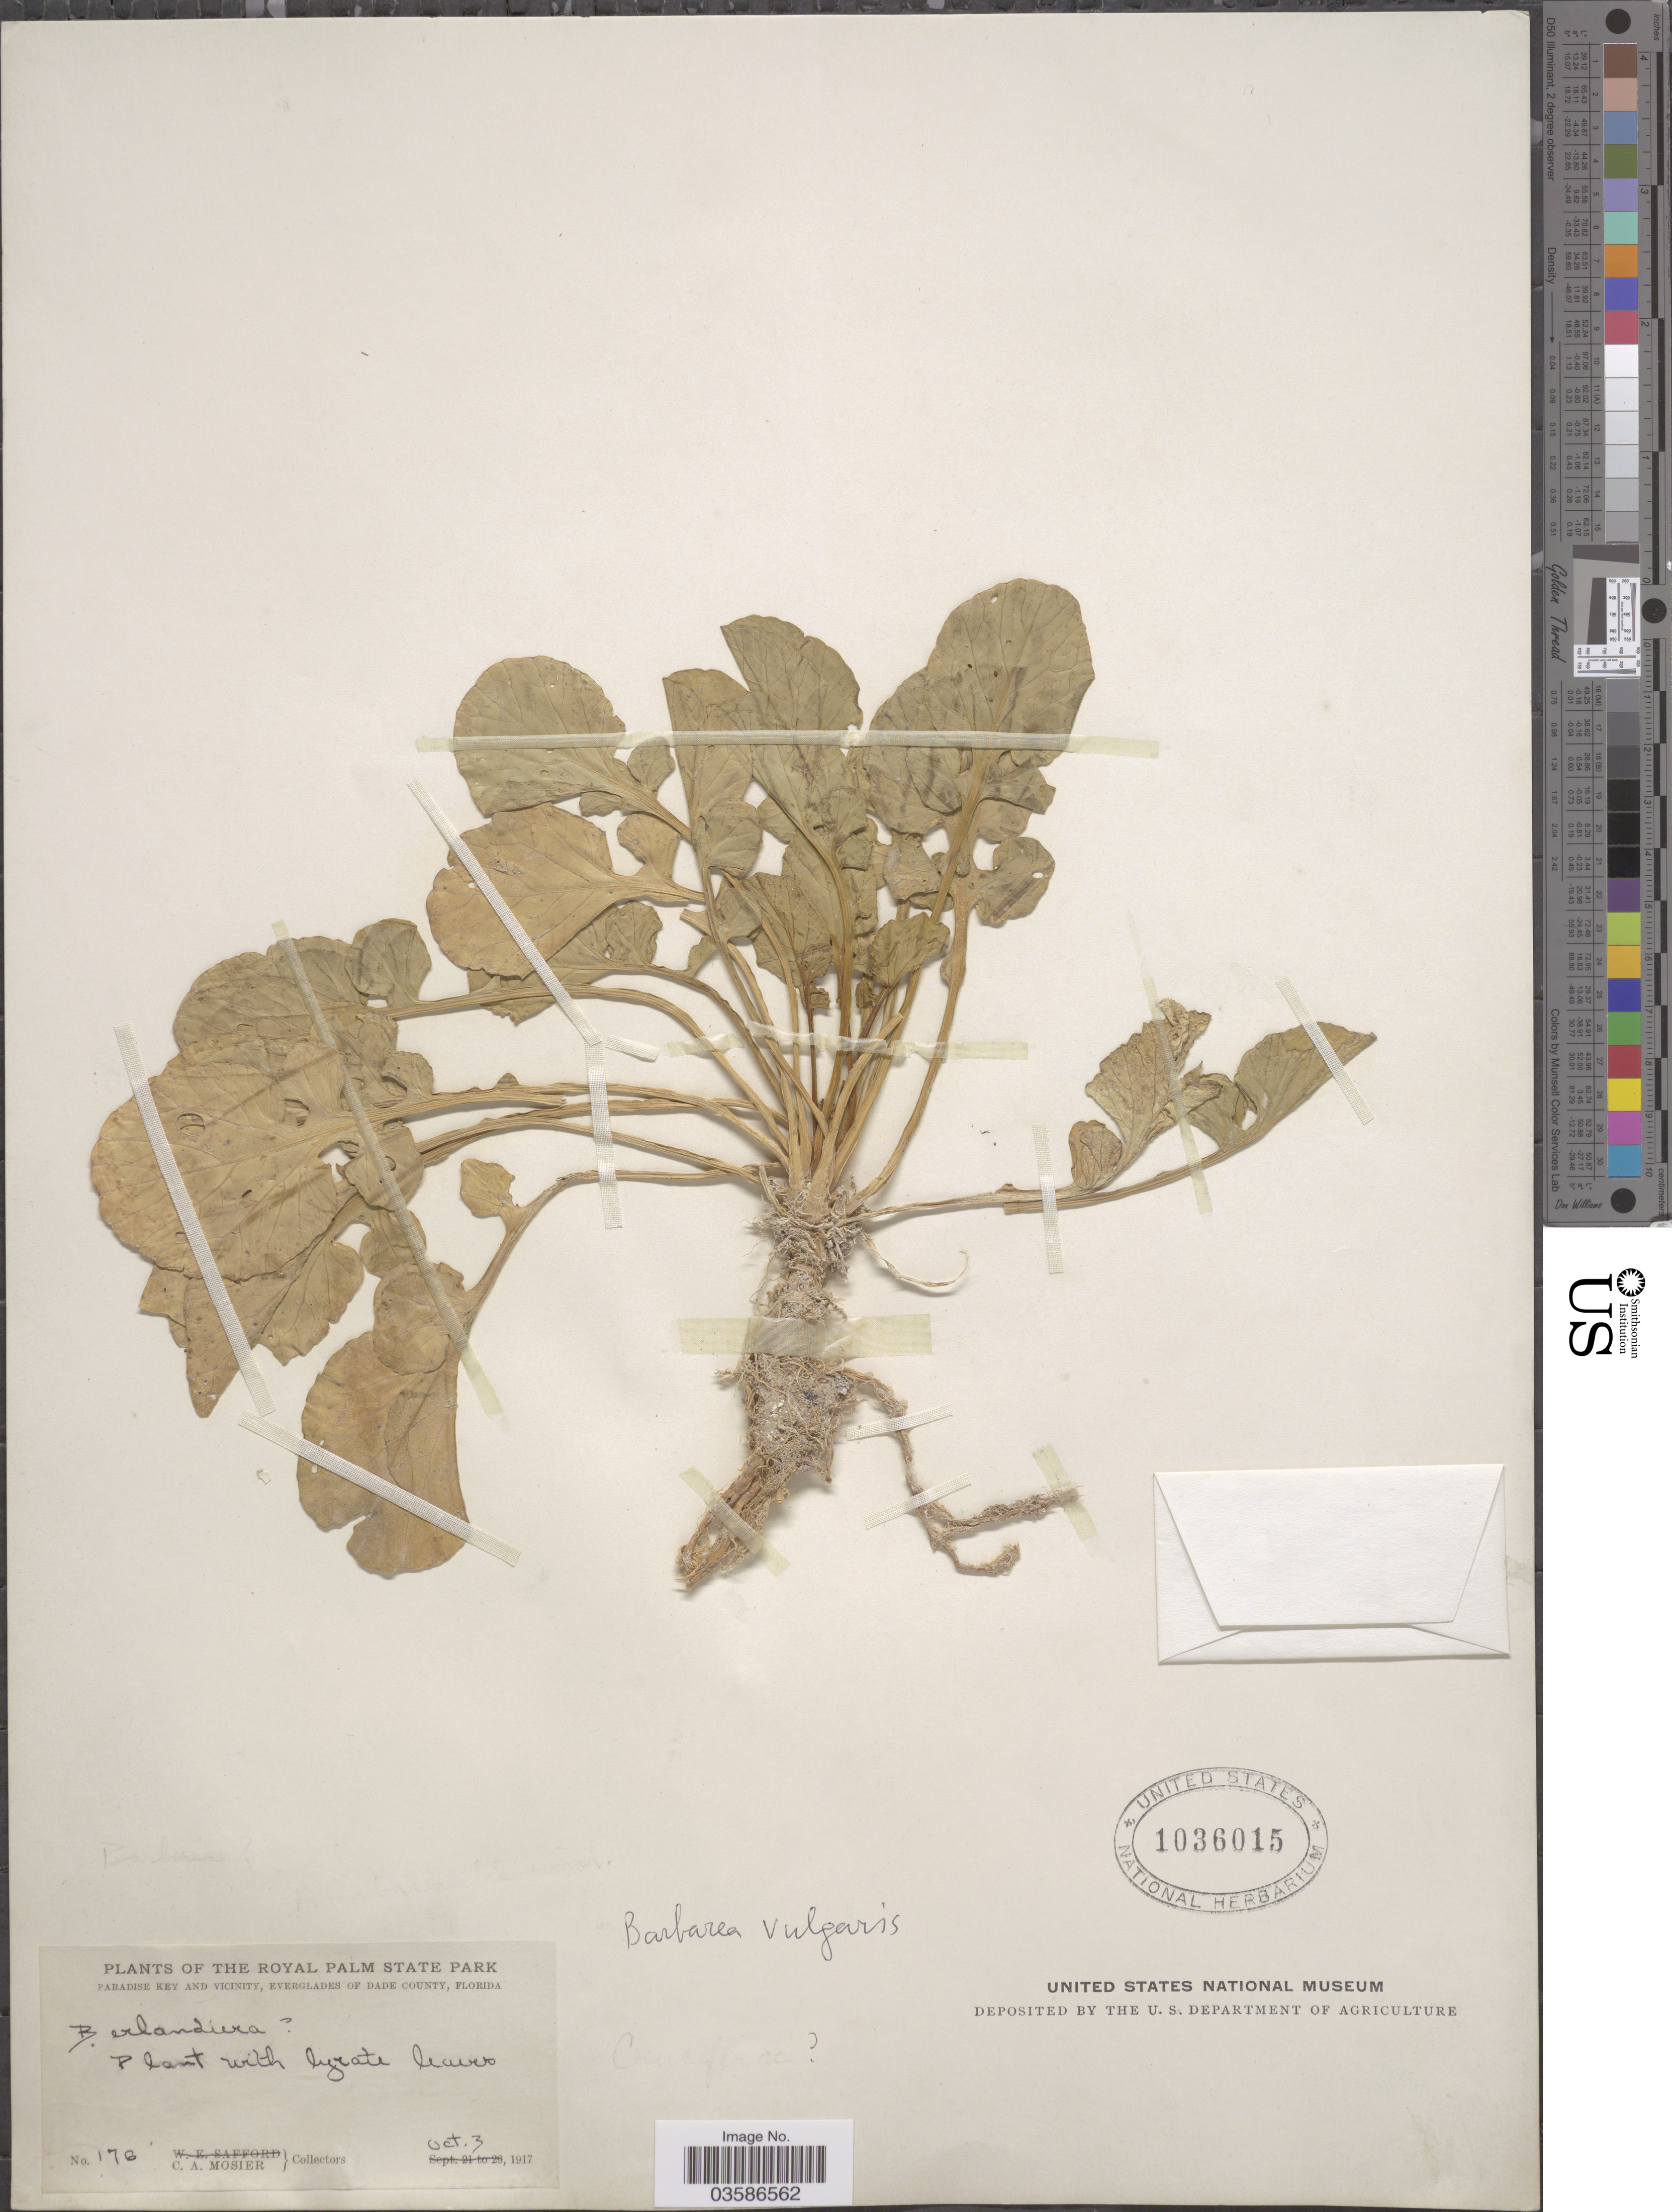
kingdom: Plantae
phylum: Tracheophyta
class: Magnoliopsida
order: Brassicales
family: Brassicaceae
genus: Barbarea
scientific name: Barbarea vulgaris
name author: W.T. Aiton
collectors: C. A. Mosier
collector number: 176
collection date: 1917-10-03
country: United States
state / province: Florida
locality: The Royal Palm State Park. Paradise Key and Vicinity, Everglades of Dade County.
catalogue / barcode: US 1036015